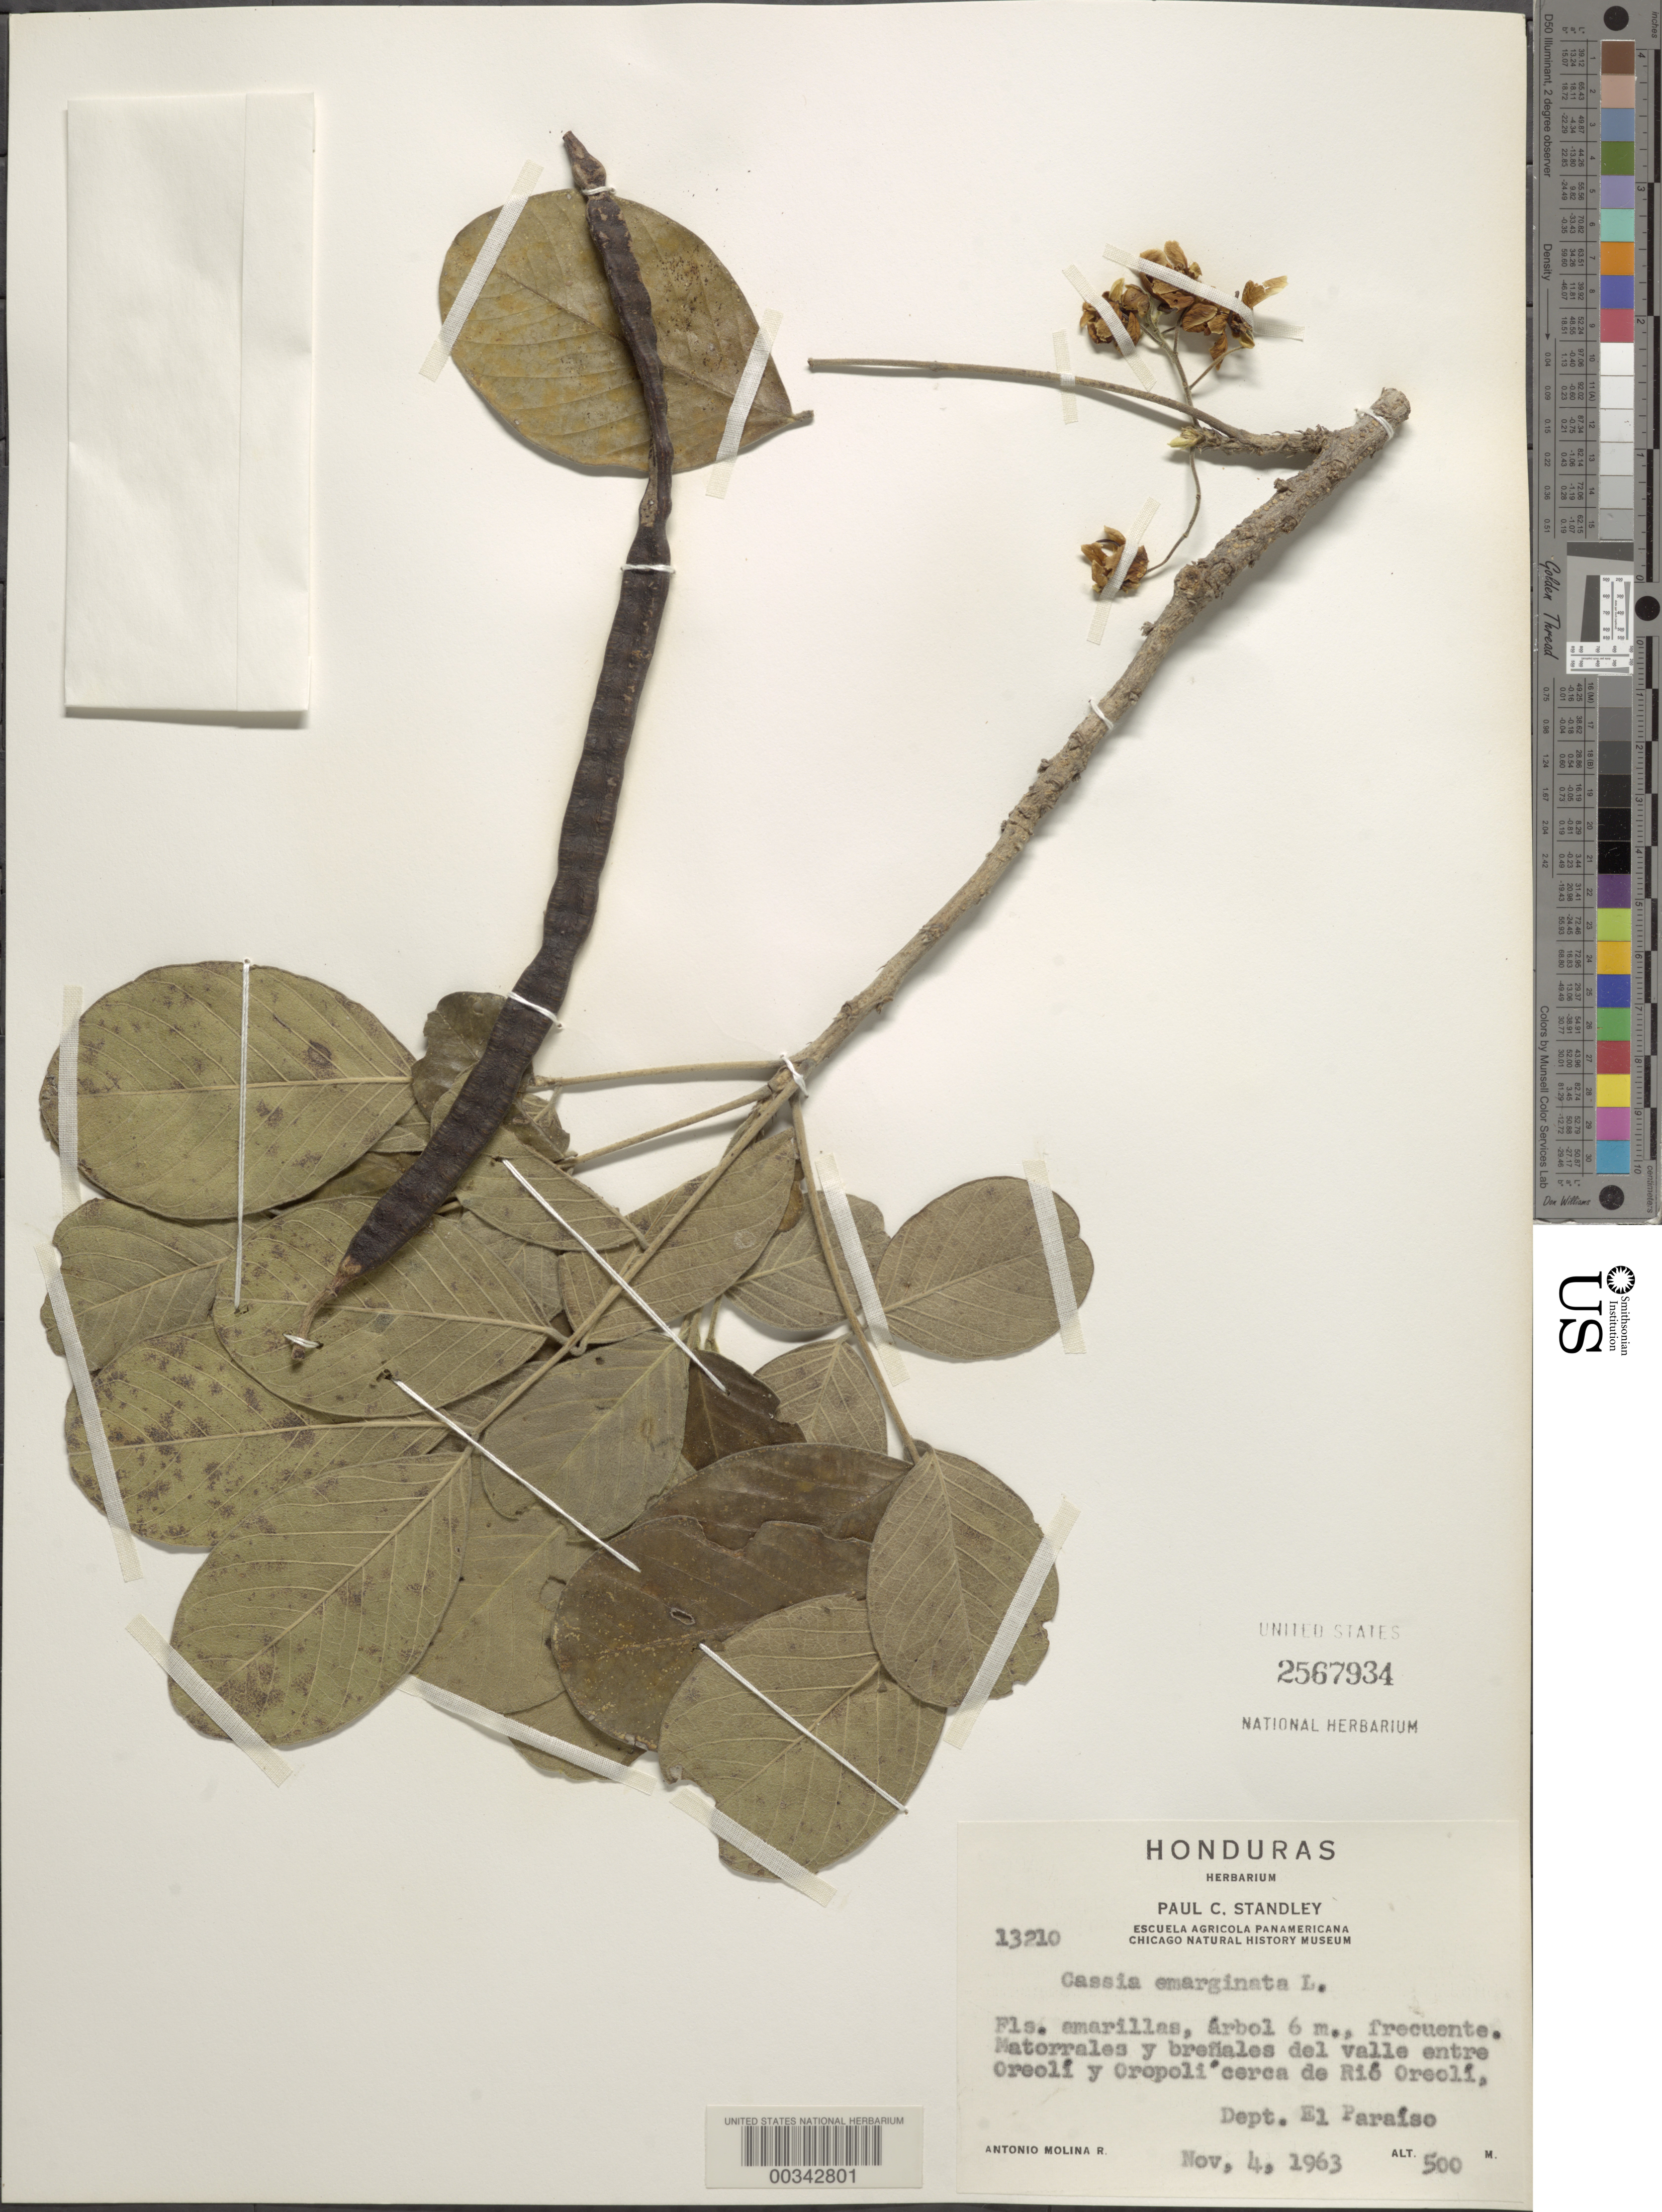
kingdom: Plantae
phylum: Tracheophyta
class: Magnoliopsida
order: Fabales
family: Fabaceae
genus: Senna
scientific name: Senna emarginata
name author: L.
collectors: A. Molina R.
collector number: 13210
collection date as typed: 04 Nov 1963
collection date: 1963-11-04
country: Honduras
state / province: El Paraíso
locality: Between Oreoli and Oropoli near río Oreoli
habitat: Thickets and rough ground in the valley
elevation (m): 500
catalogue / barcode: US 2567934